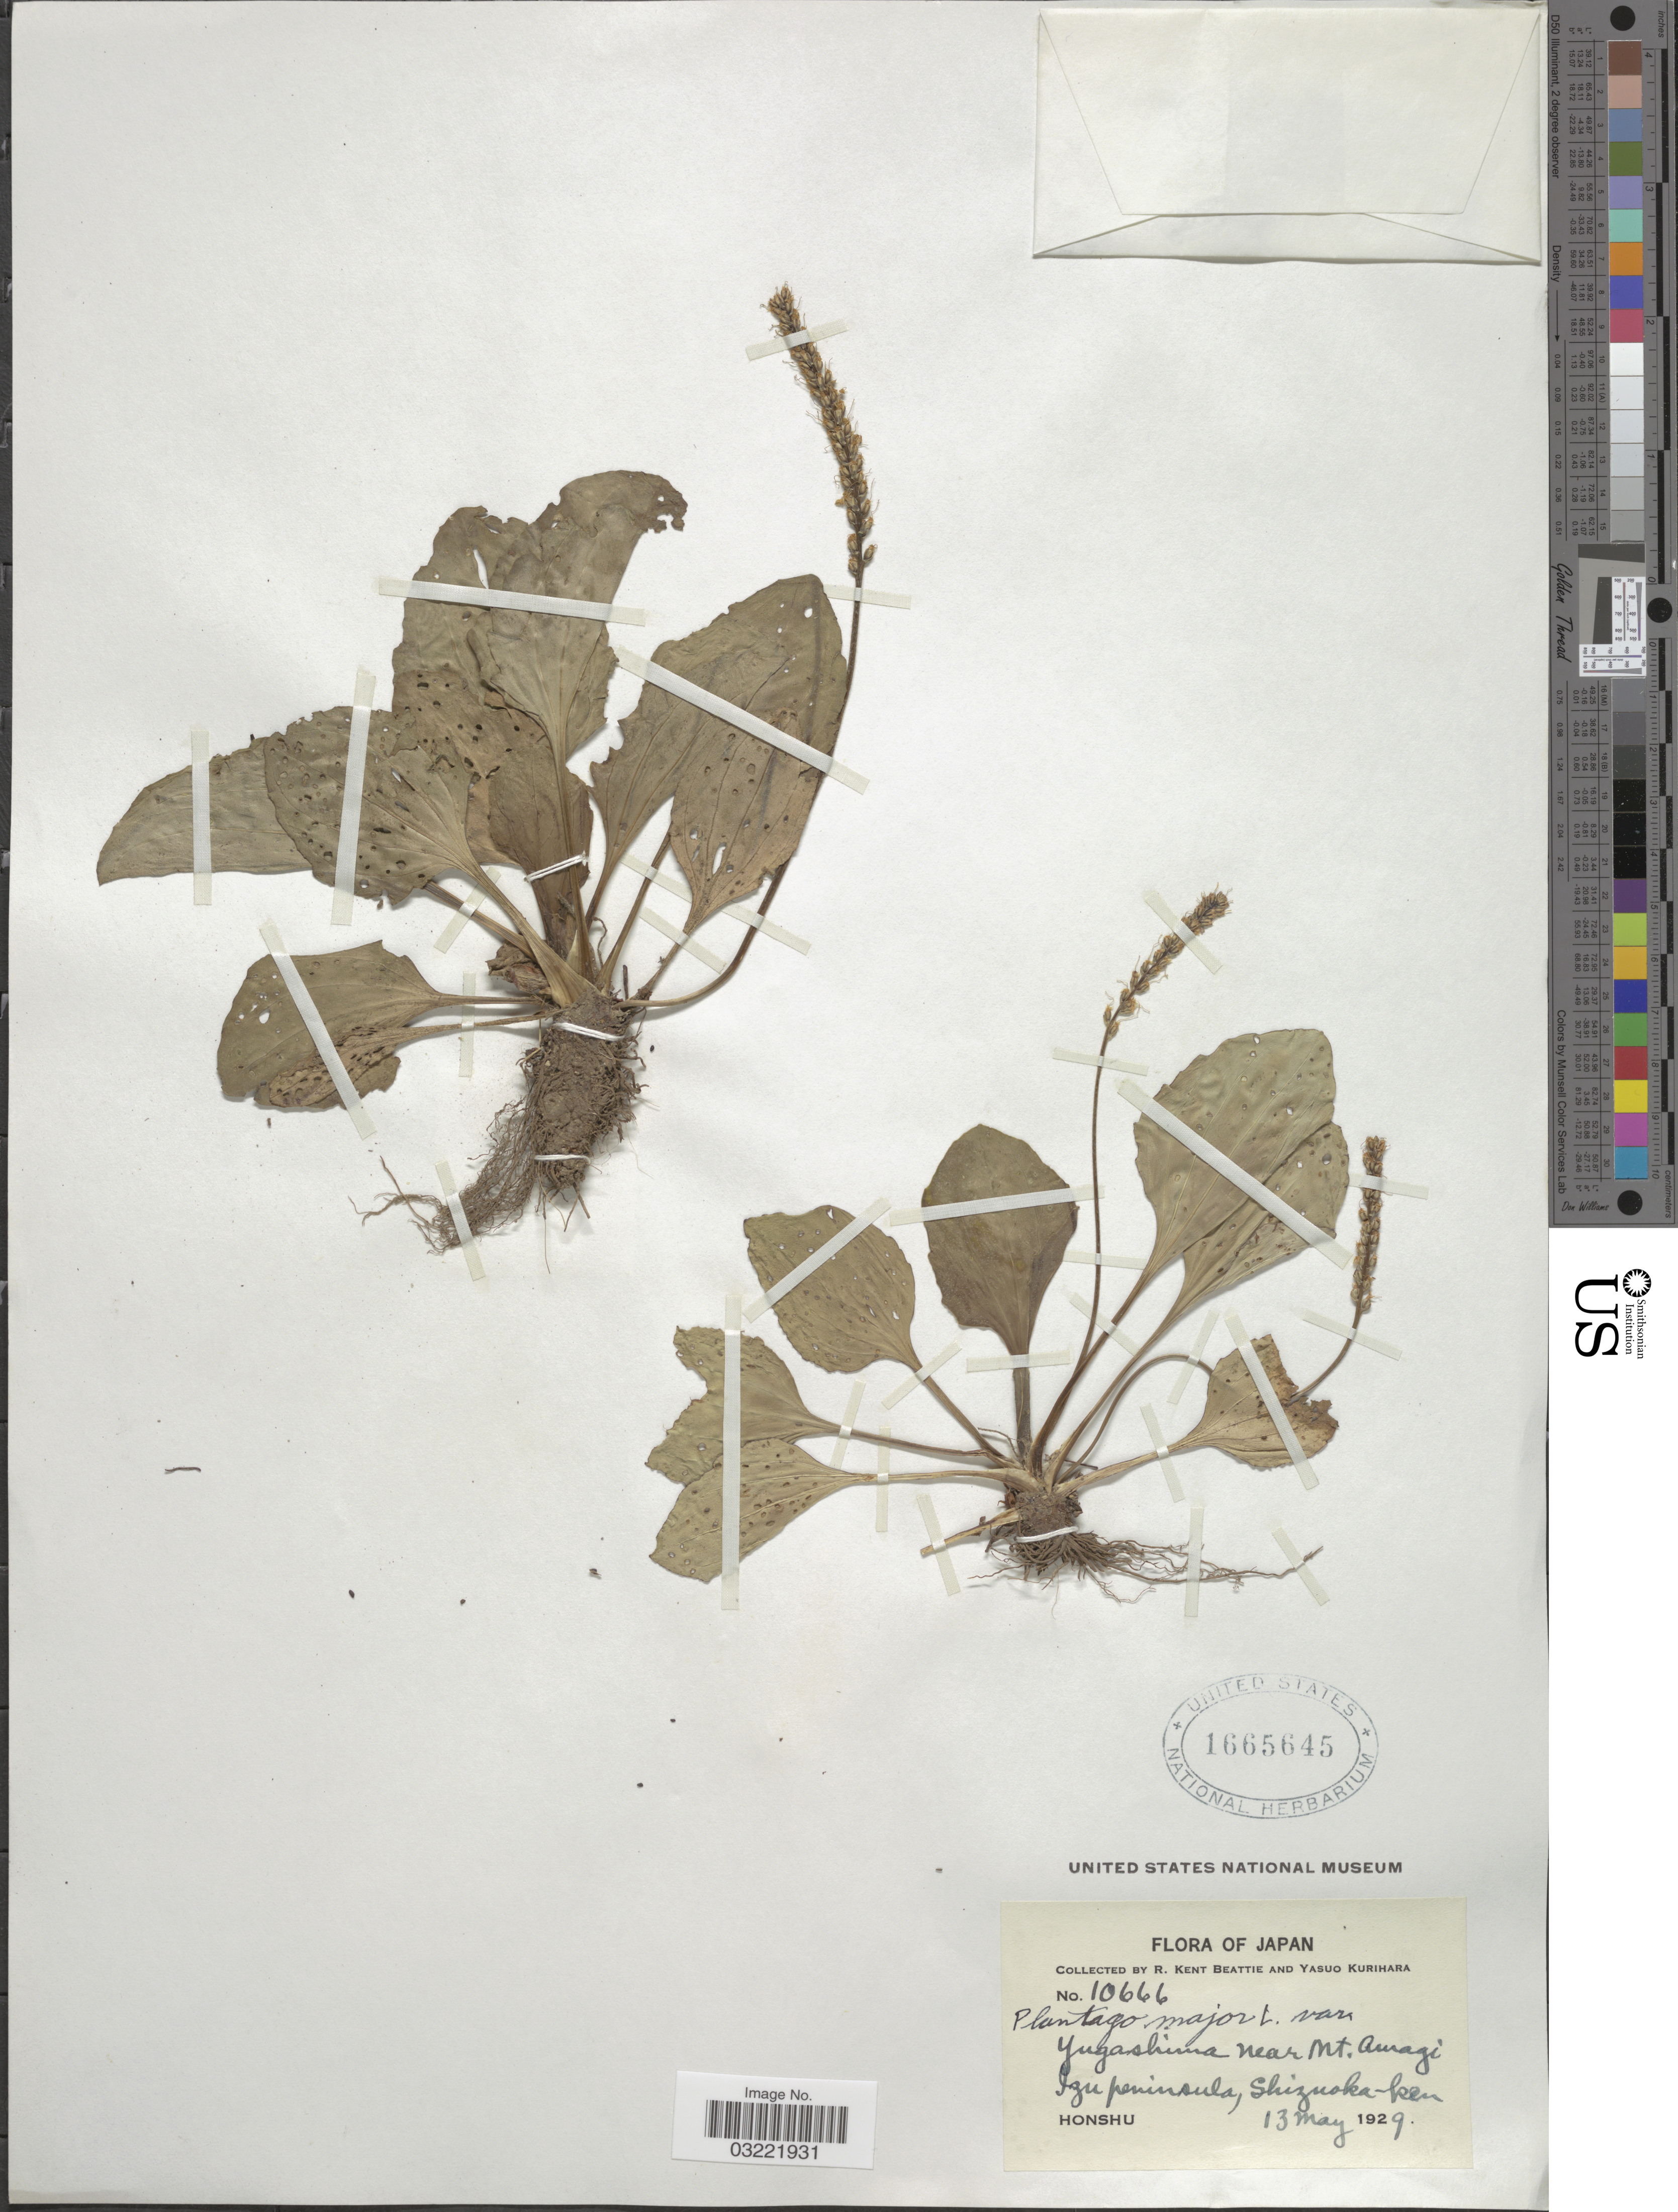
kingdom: Plantae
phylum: Tracheophyta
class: Magnoliopsida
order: Lamiales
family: Plantaginaceae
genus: Plantago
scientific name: Plantago asiatica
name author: L.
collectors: R. K. Beattie & Y. Kurihara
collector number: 10666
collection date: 1929-05-13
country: Japan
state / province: Sizuoka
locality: Yugashima near Mt. Amagi Izu Peninsula, Shizuoka-ken. Honshu.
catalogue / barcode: US 1665645